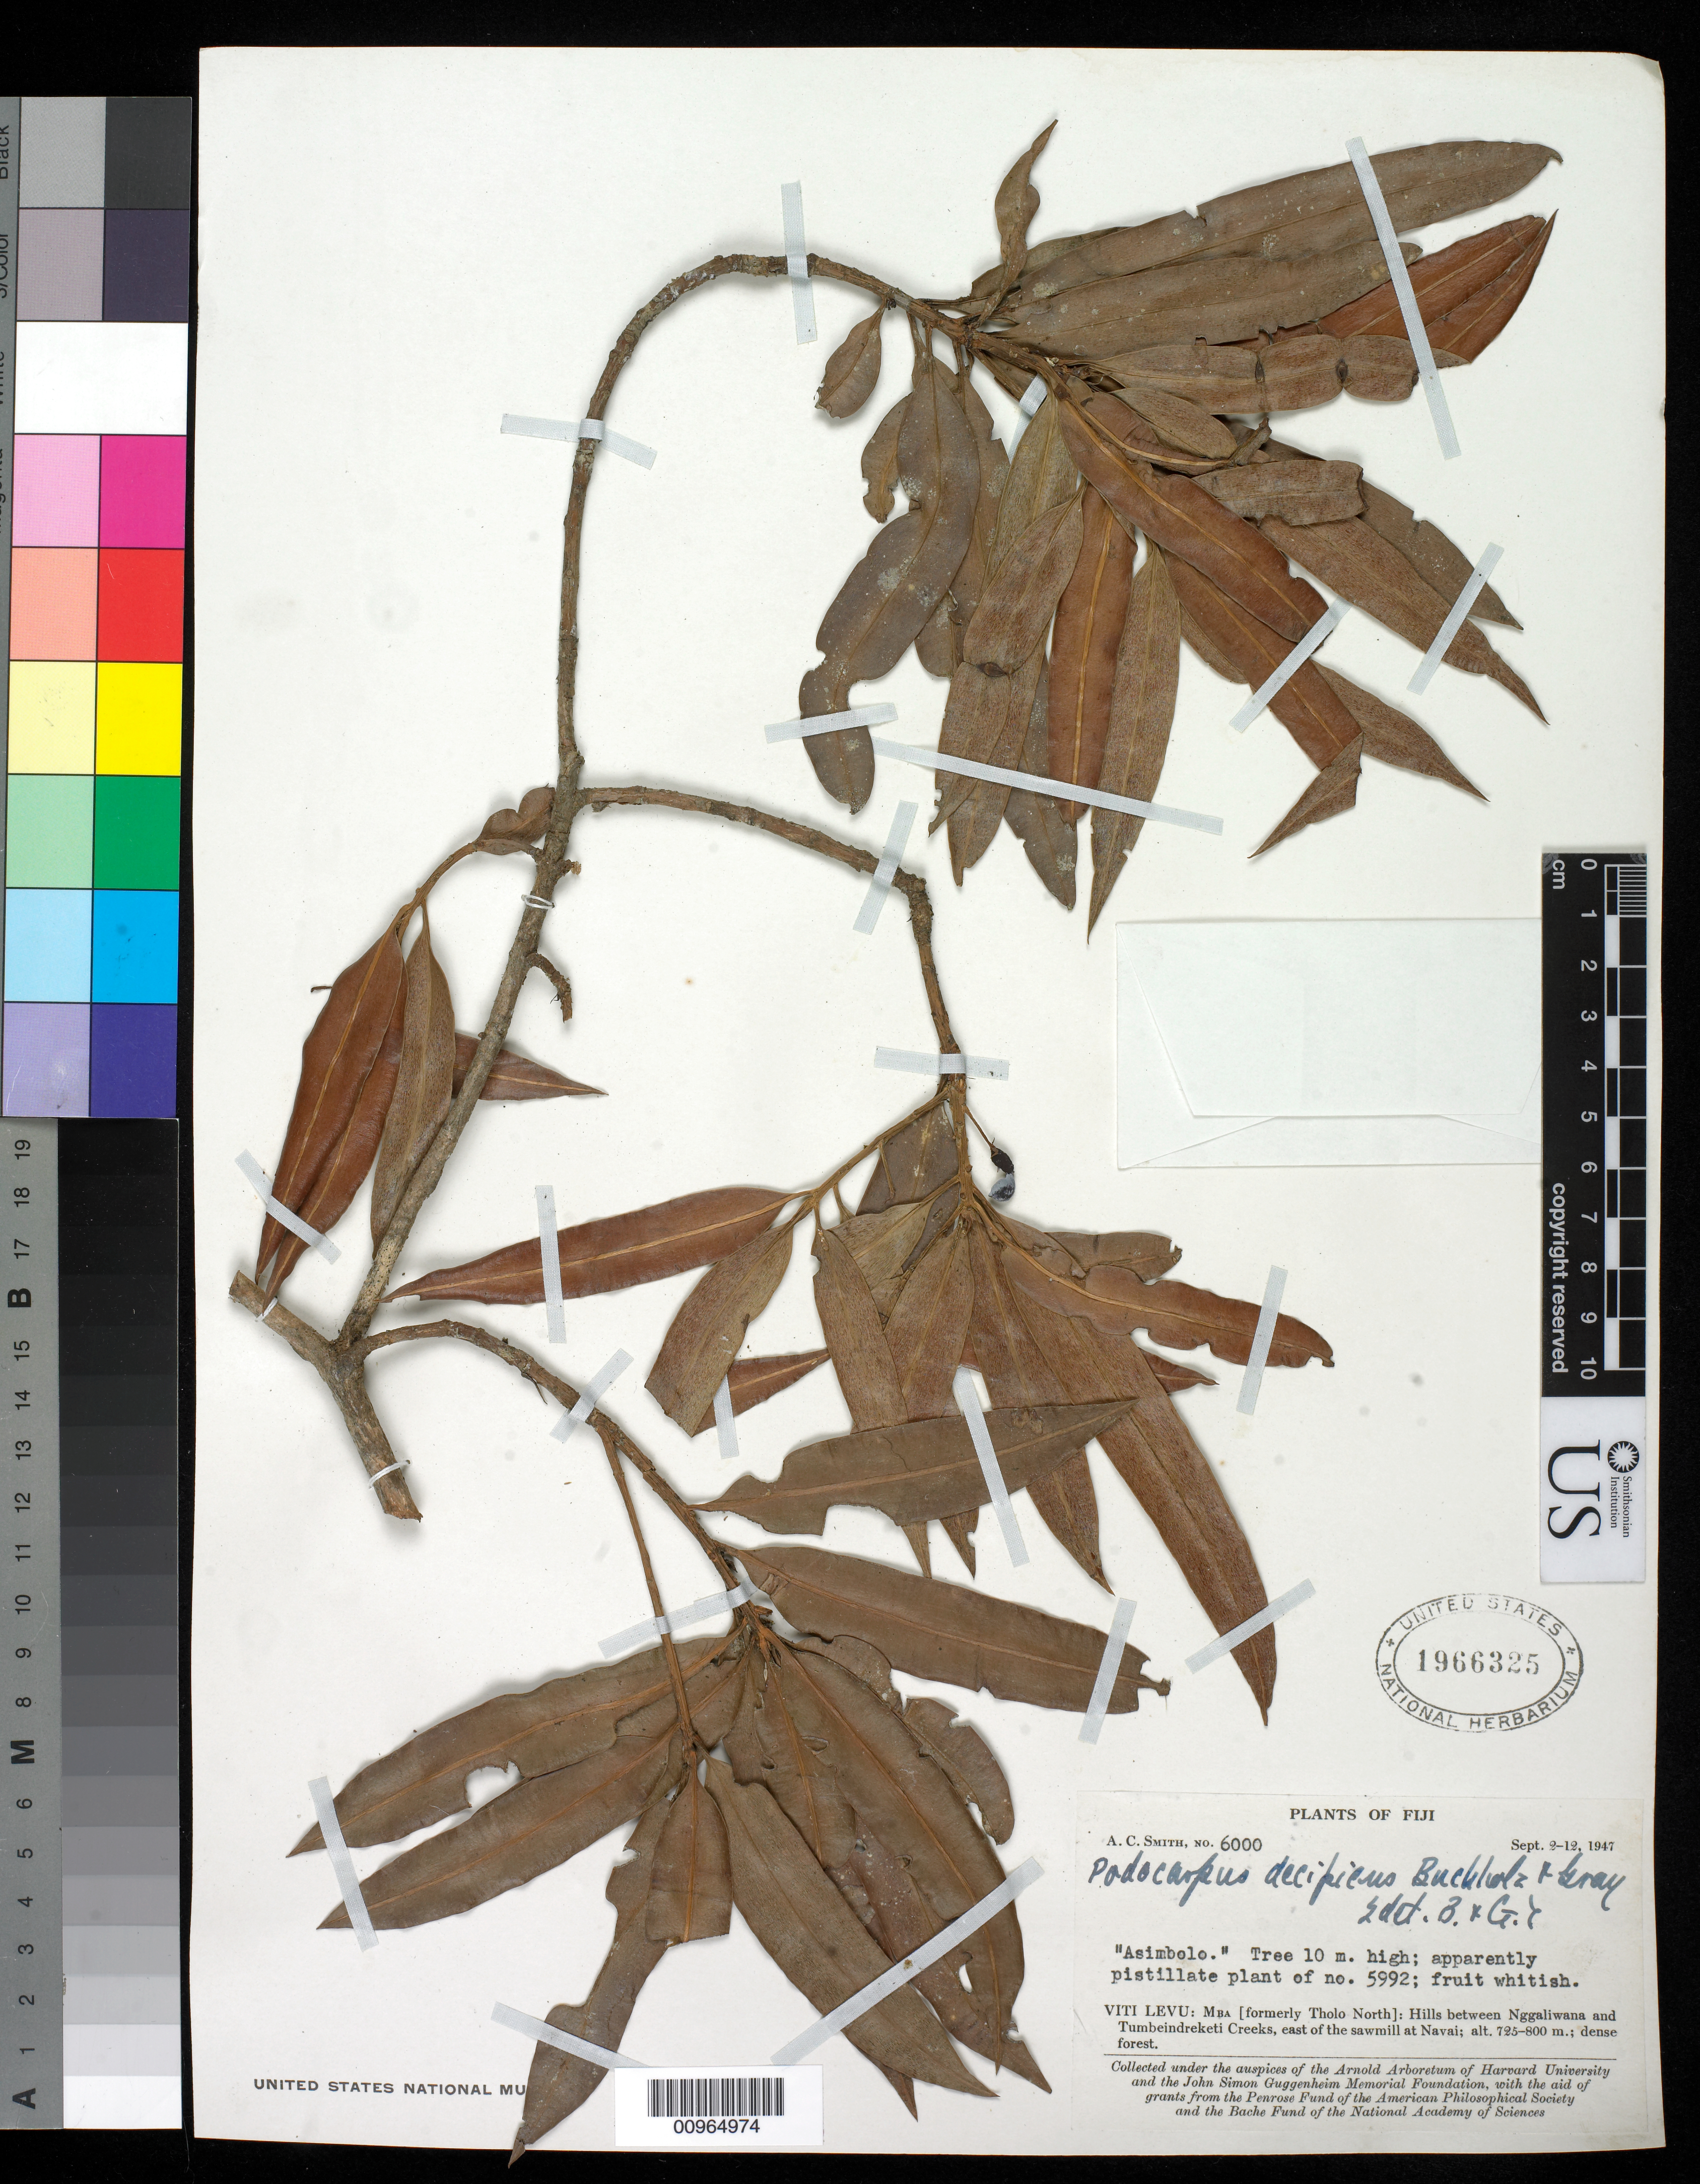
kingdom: Plantae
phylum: Tracheophyta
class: Pinopsida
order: Pinales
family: Podocarpaceae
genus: Podocarpus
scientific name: Podocarpus decipiens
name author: N.E. Gray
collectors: C. A. Smith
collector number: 6000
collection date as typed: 02 Sep 1947 to 12 Sep 1947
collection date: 1947-09-02/1947-09-12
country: Fiji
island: Viti Levu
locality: Mba (formerly Tholo North): Hills between Nggaliwana and Tumbeindreketi Creeks, east of the sawmill at Navai. Dense forest.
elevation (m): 725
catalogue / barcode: US 1966325